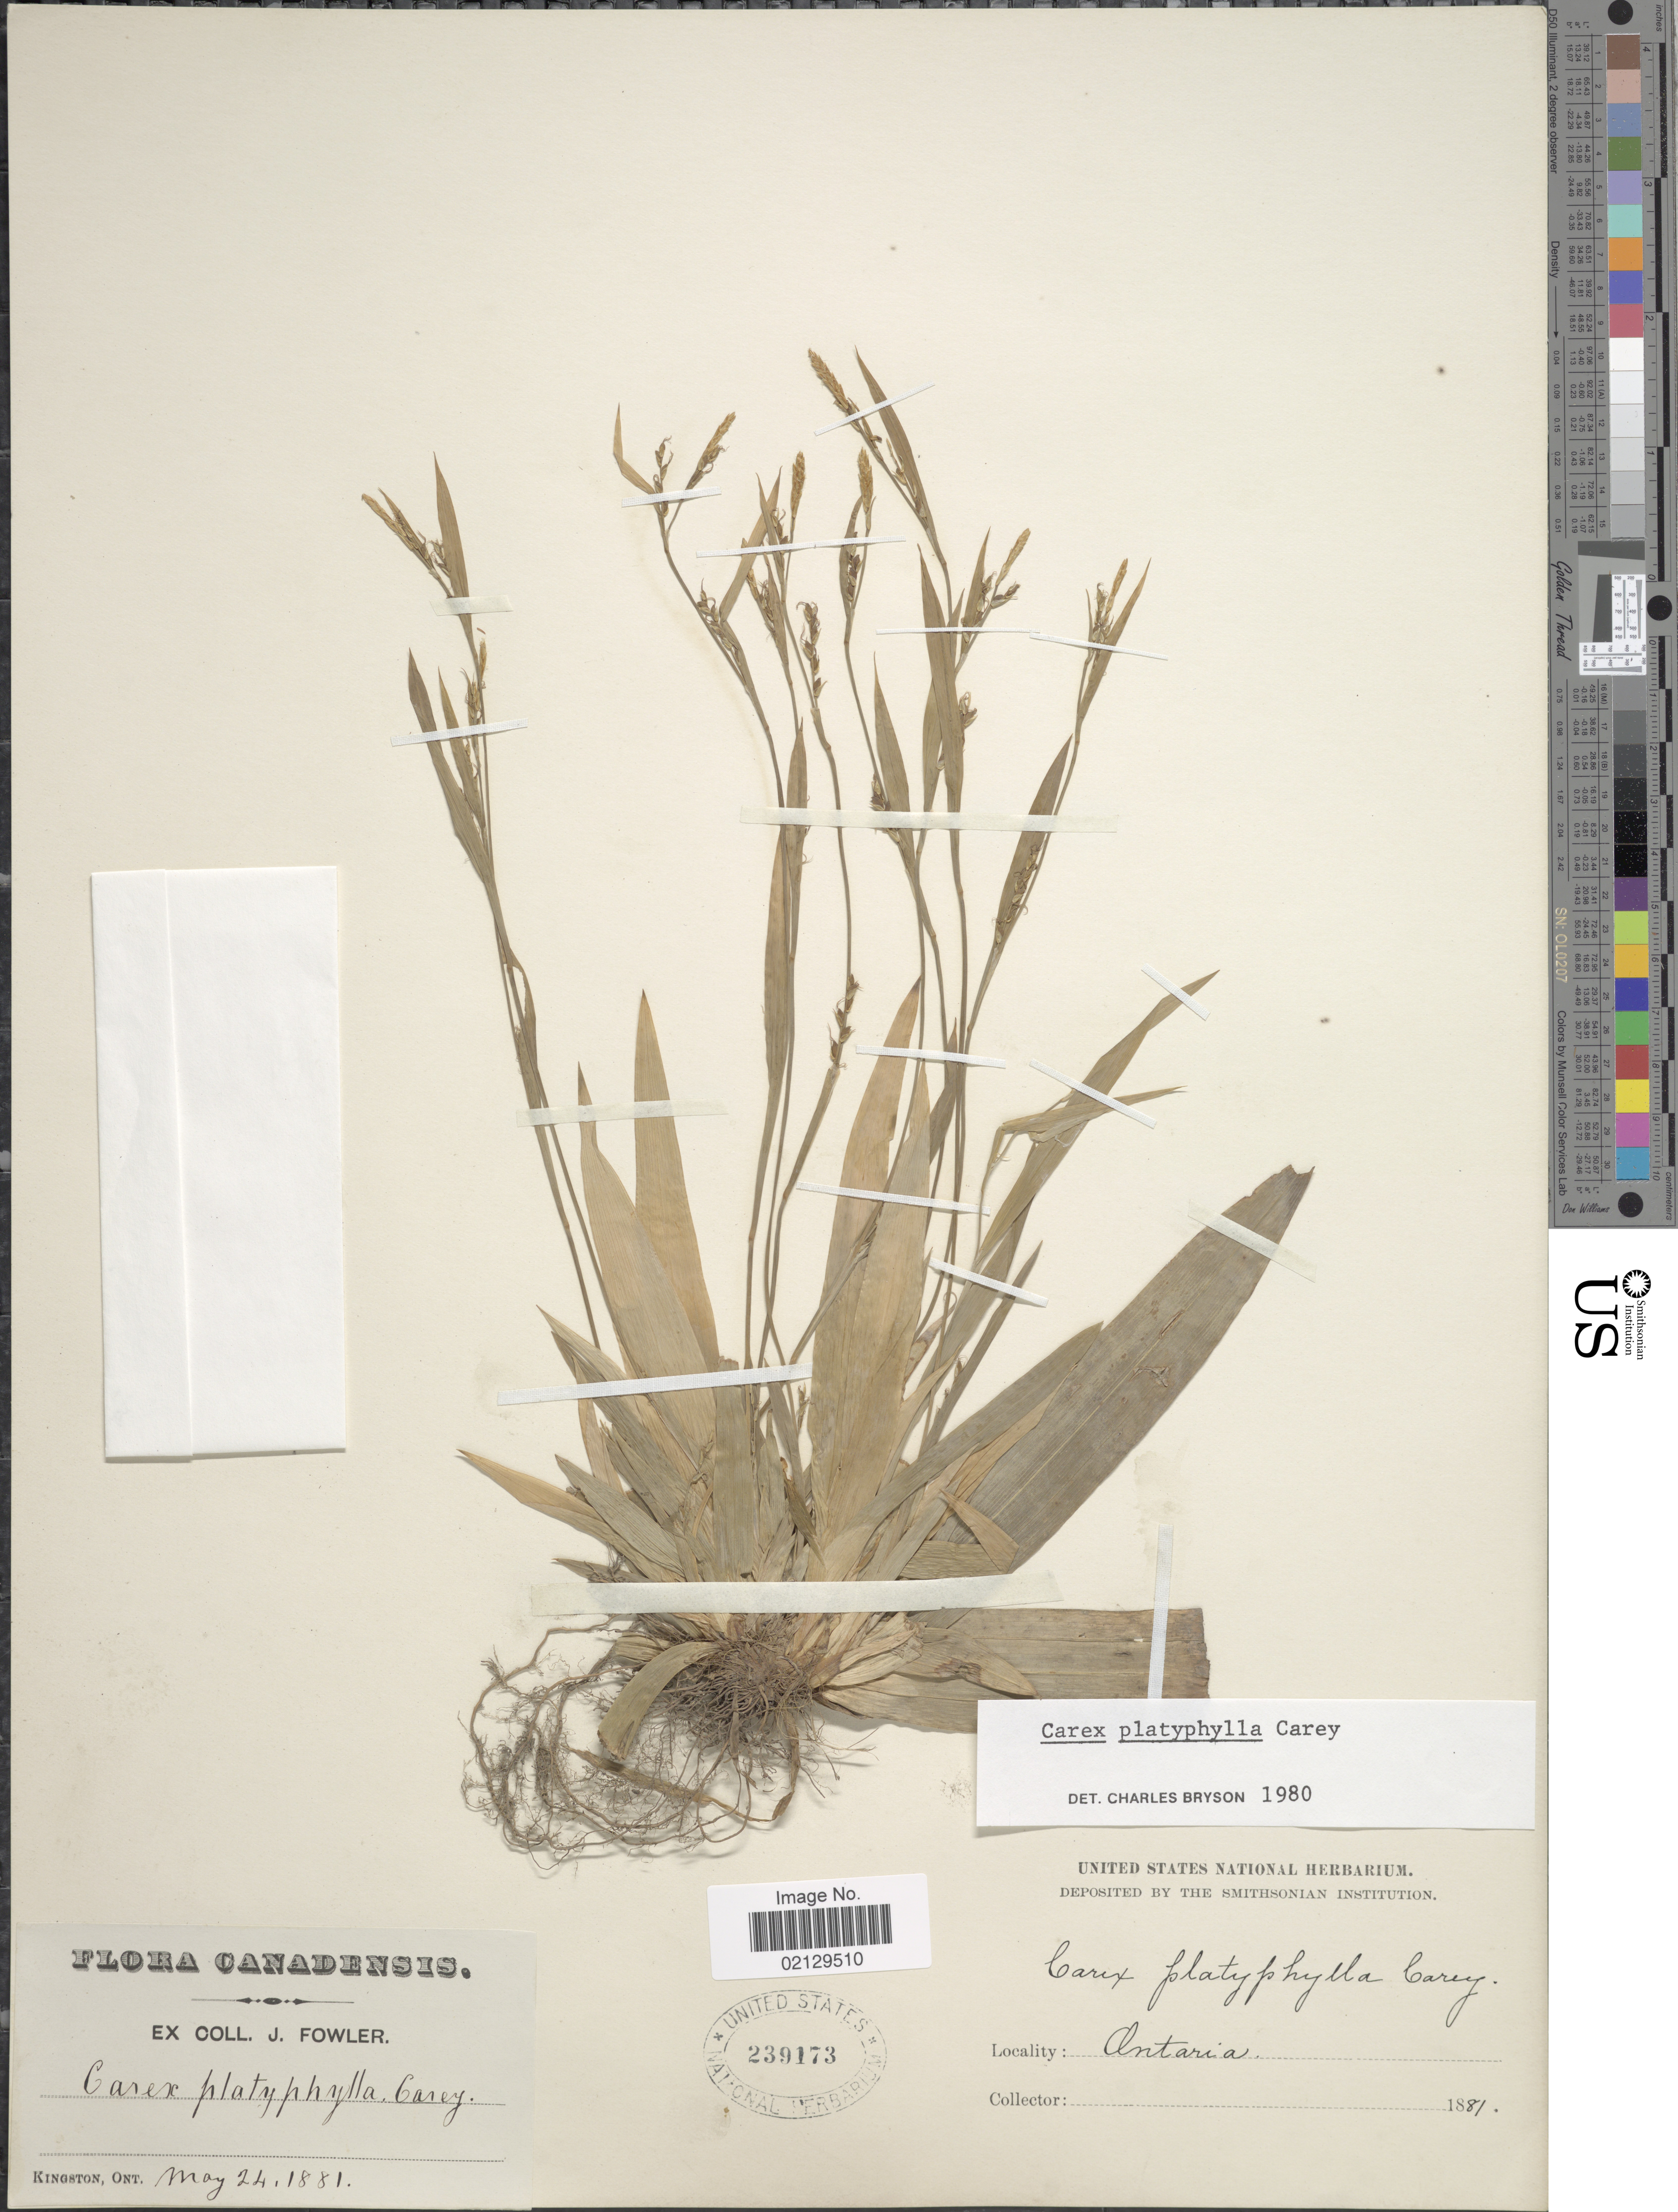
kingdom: Plantae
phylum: Tracheophyta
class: Liliopsida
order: Poales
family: Cyperaceae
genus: Carex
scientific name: Carex platyphylla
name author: J. Carey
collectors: J. P. Fowler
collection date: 1881-05-24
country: Canada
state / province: Ontario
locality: Kingston, Ont.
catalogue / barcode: US 239173